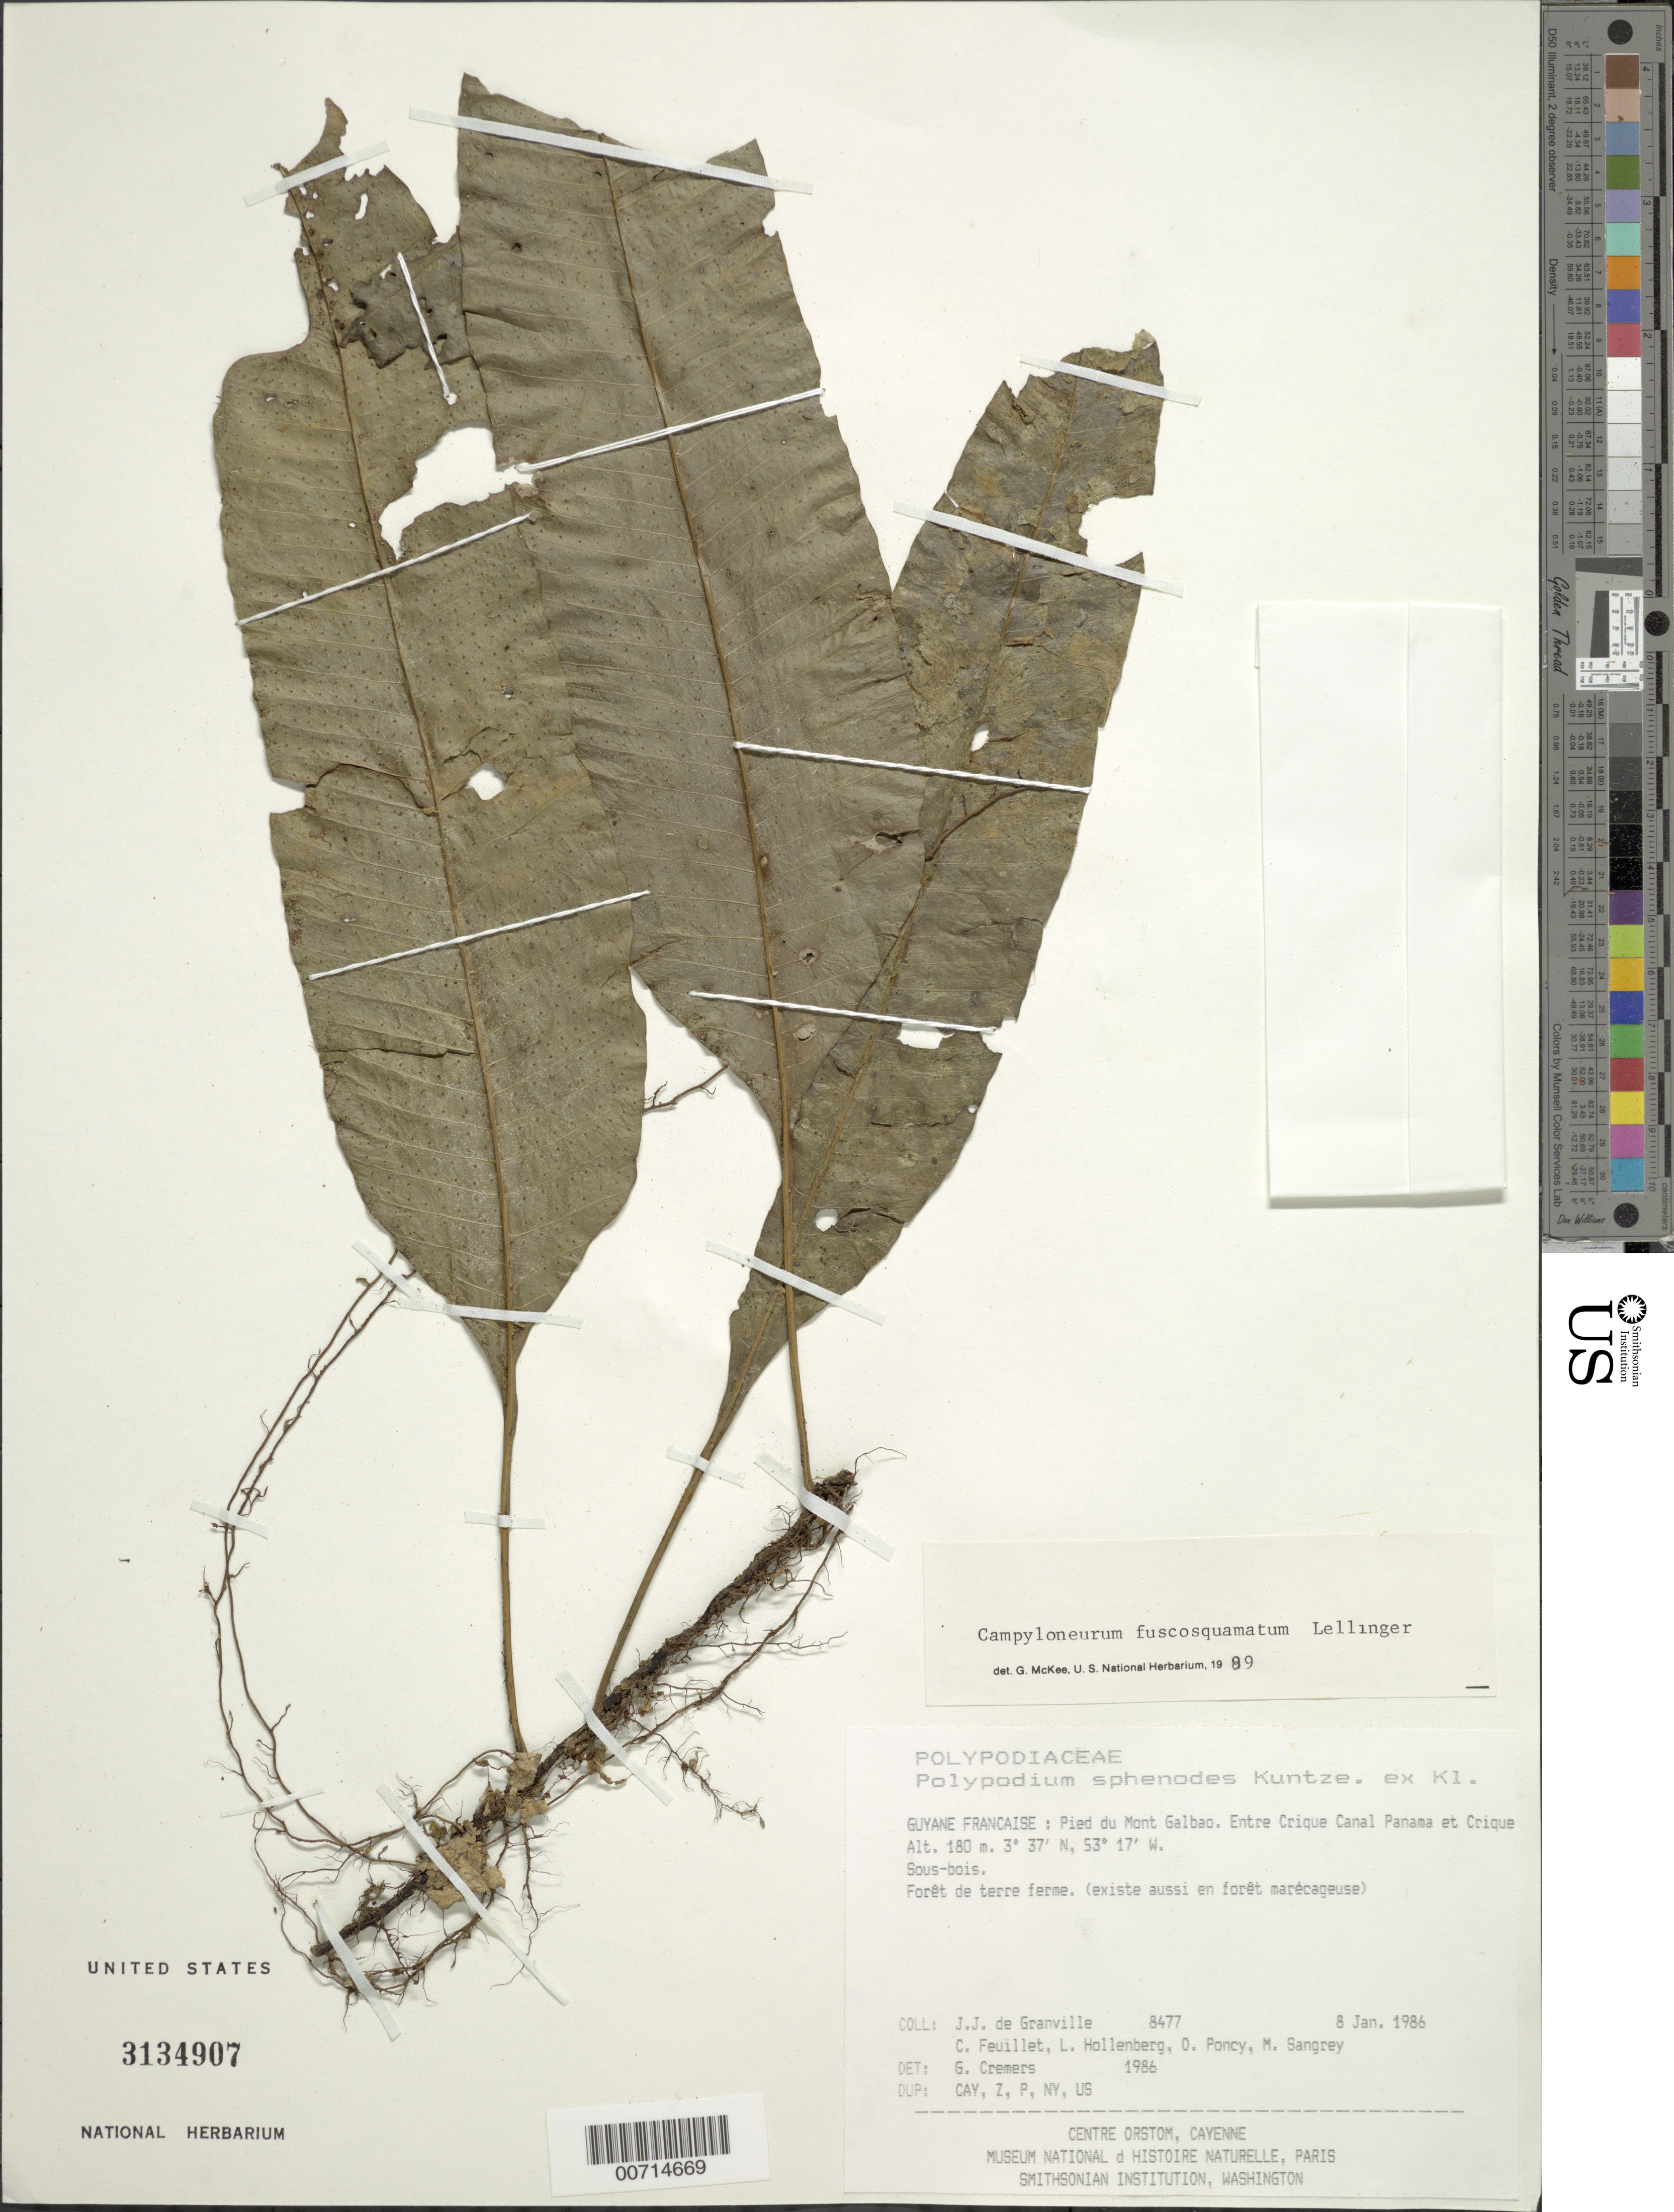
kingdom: Plantae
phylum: Tracheophyta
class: Polypodiopsida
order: Polypodiales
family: Polypodiaceae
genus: Campyloneurum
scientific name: Campyloneurum fuscosquamatum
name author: Lellinger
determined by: McKee, G. S., (US), NMNH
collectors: J.-J. de Granville, C. Feuillet, L. Hollenberg, O. Poncy & M. S. Sangrey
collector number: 8477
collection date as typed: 8-Jan-86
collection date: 1986-01-08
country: French Guiana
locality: Pied du Mont Galbao. Entre Crique Canal Panama et Crique Mana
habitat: Sous-bois; en forêt marécageuse et de terre ferme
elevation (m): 180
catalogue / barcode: US 3134907